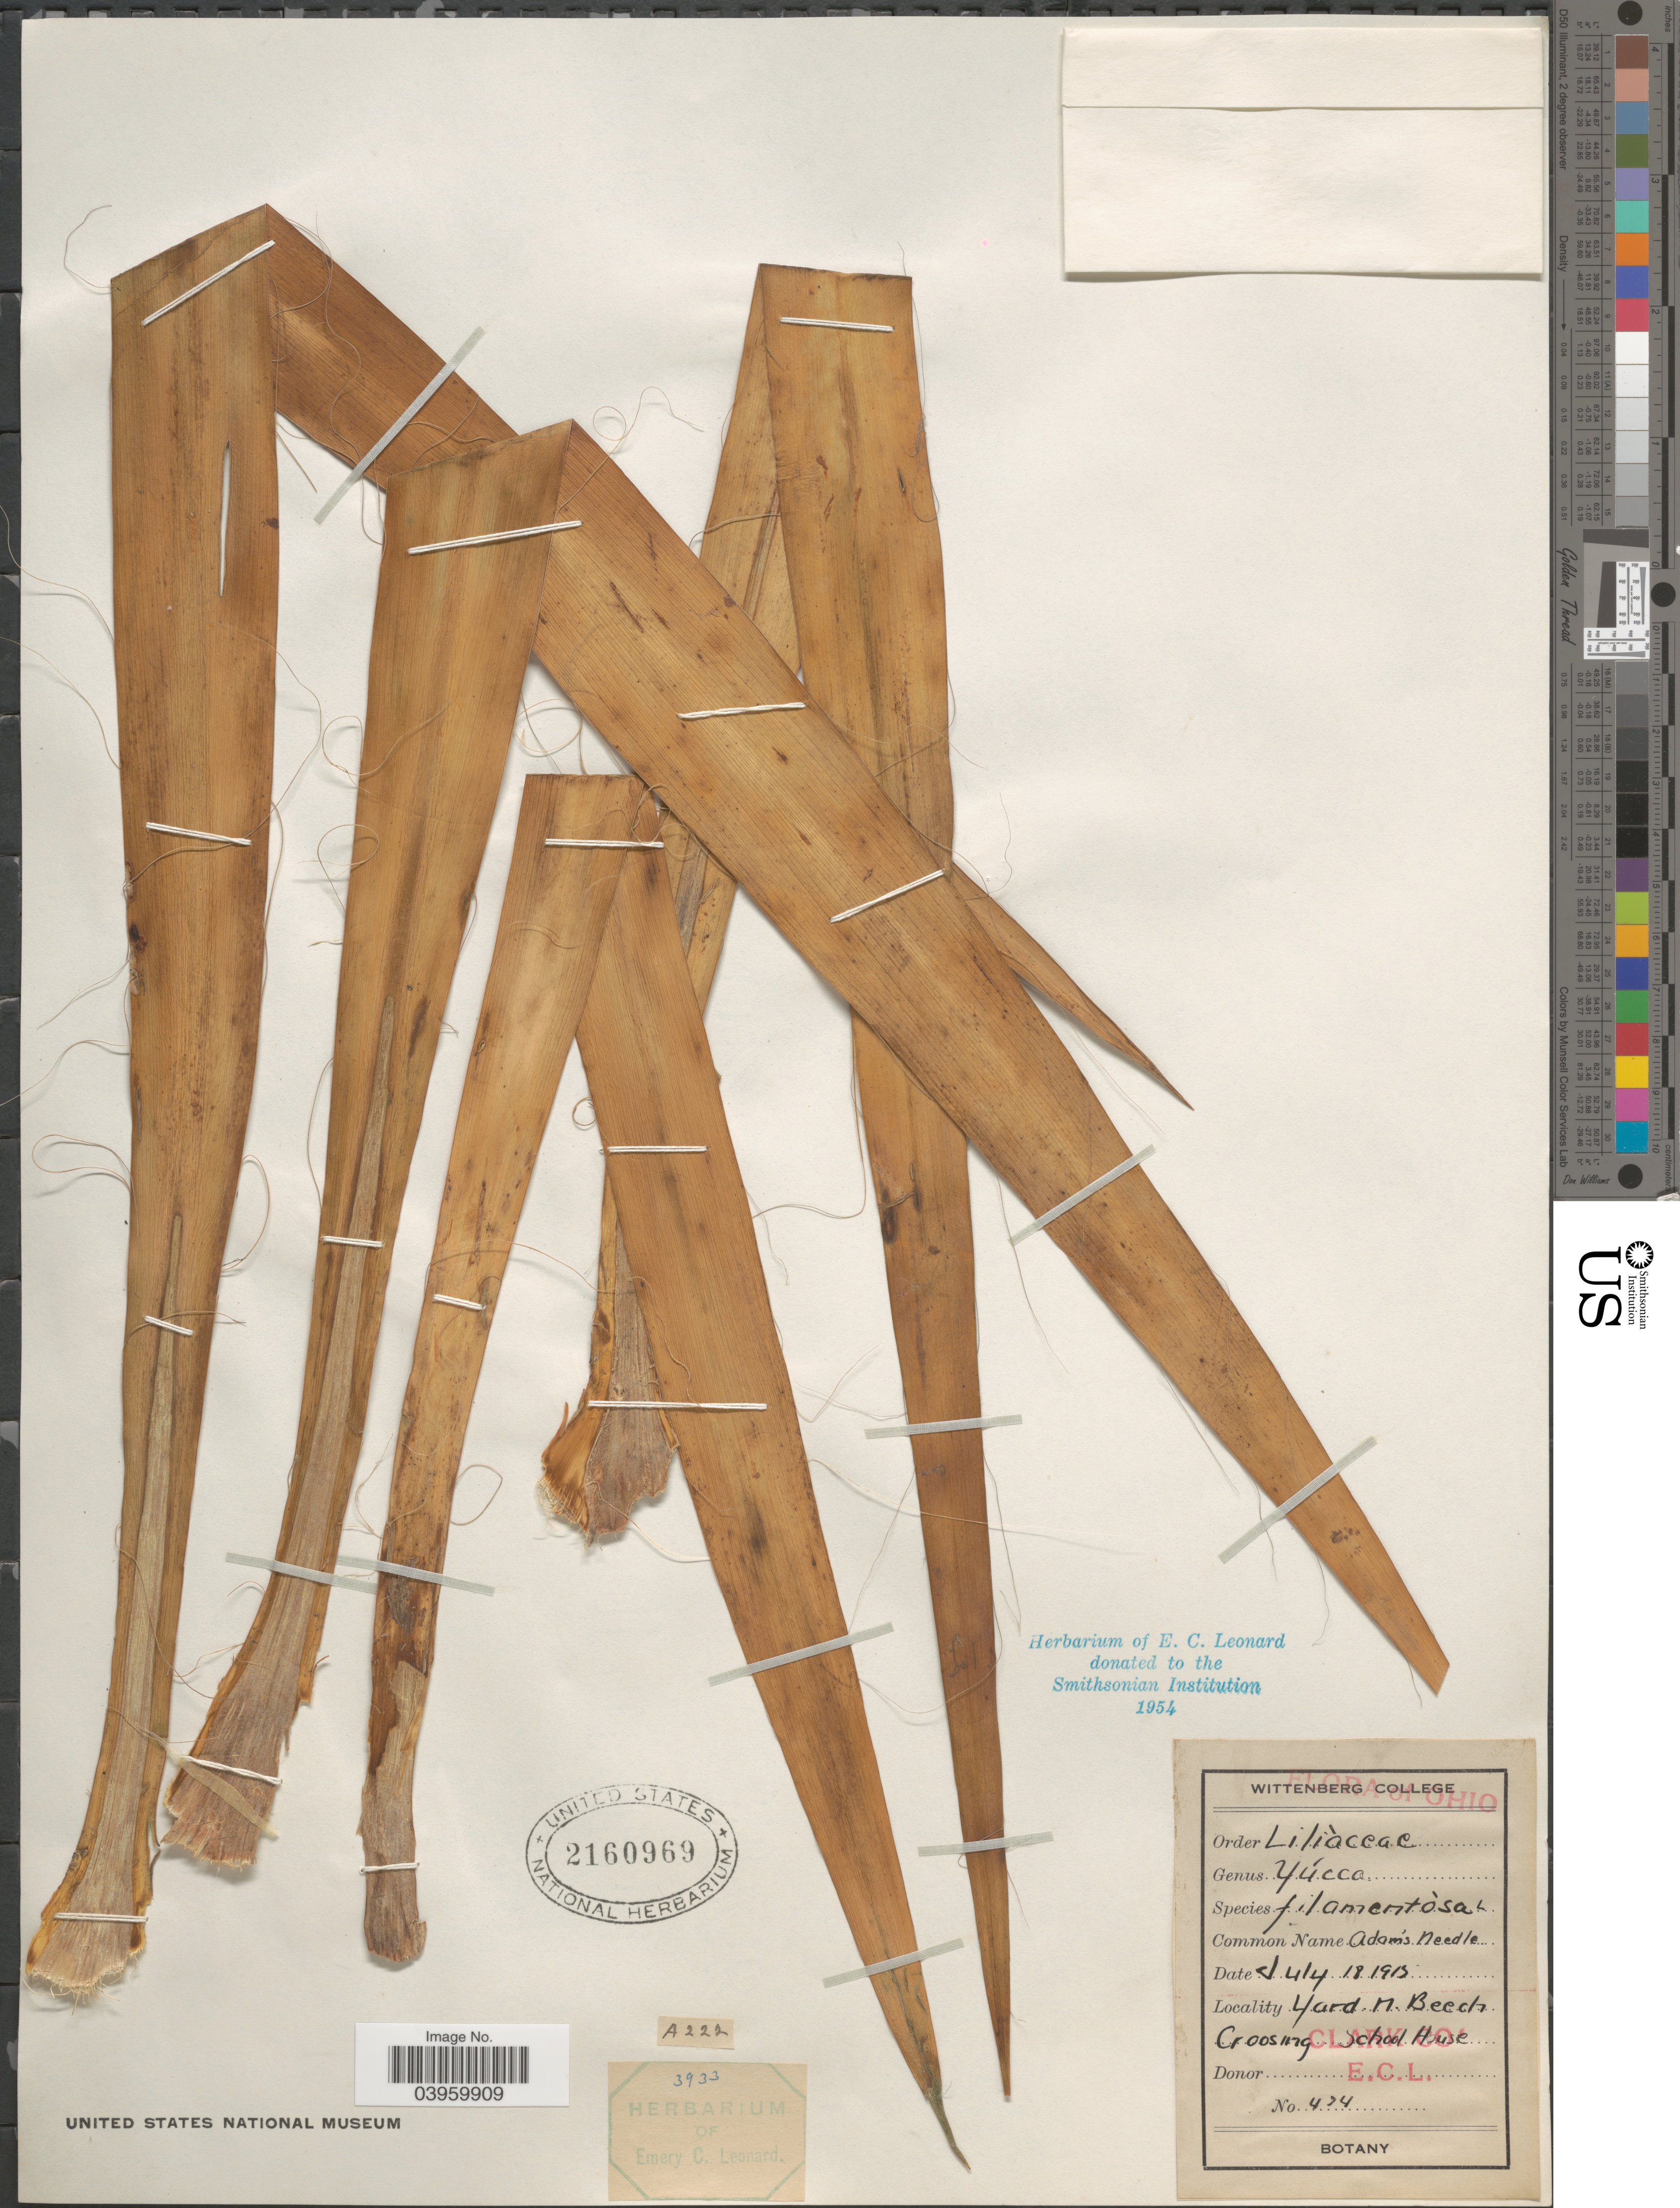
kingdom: Plantae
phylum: Tracheophyta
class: Liliopsida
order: Asparagales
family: Asparagaceae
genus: Yucca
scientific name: Yucca filamentosa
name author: L.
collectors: E. C. Leonard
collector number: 424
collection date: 1915-07-18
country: United States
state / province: Ohio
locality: Yard. M. Beech Crossing School House.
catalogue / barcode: US 2160969